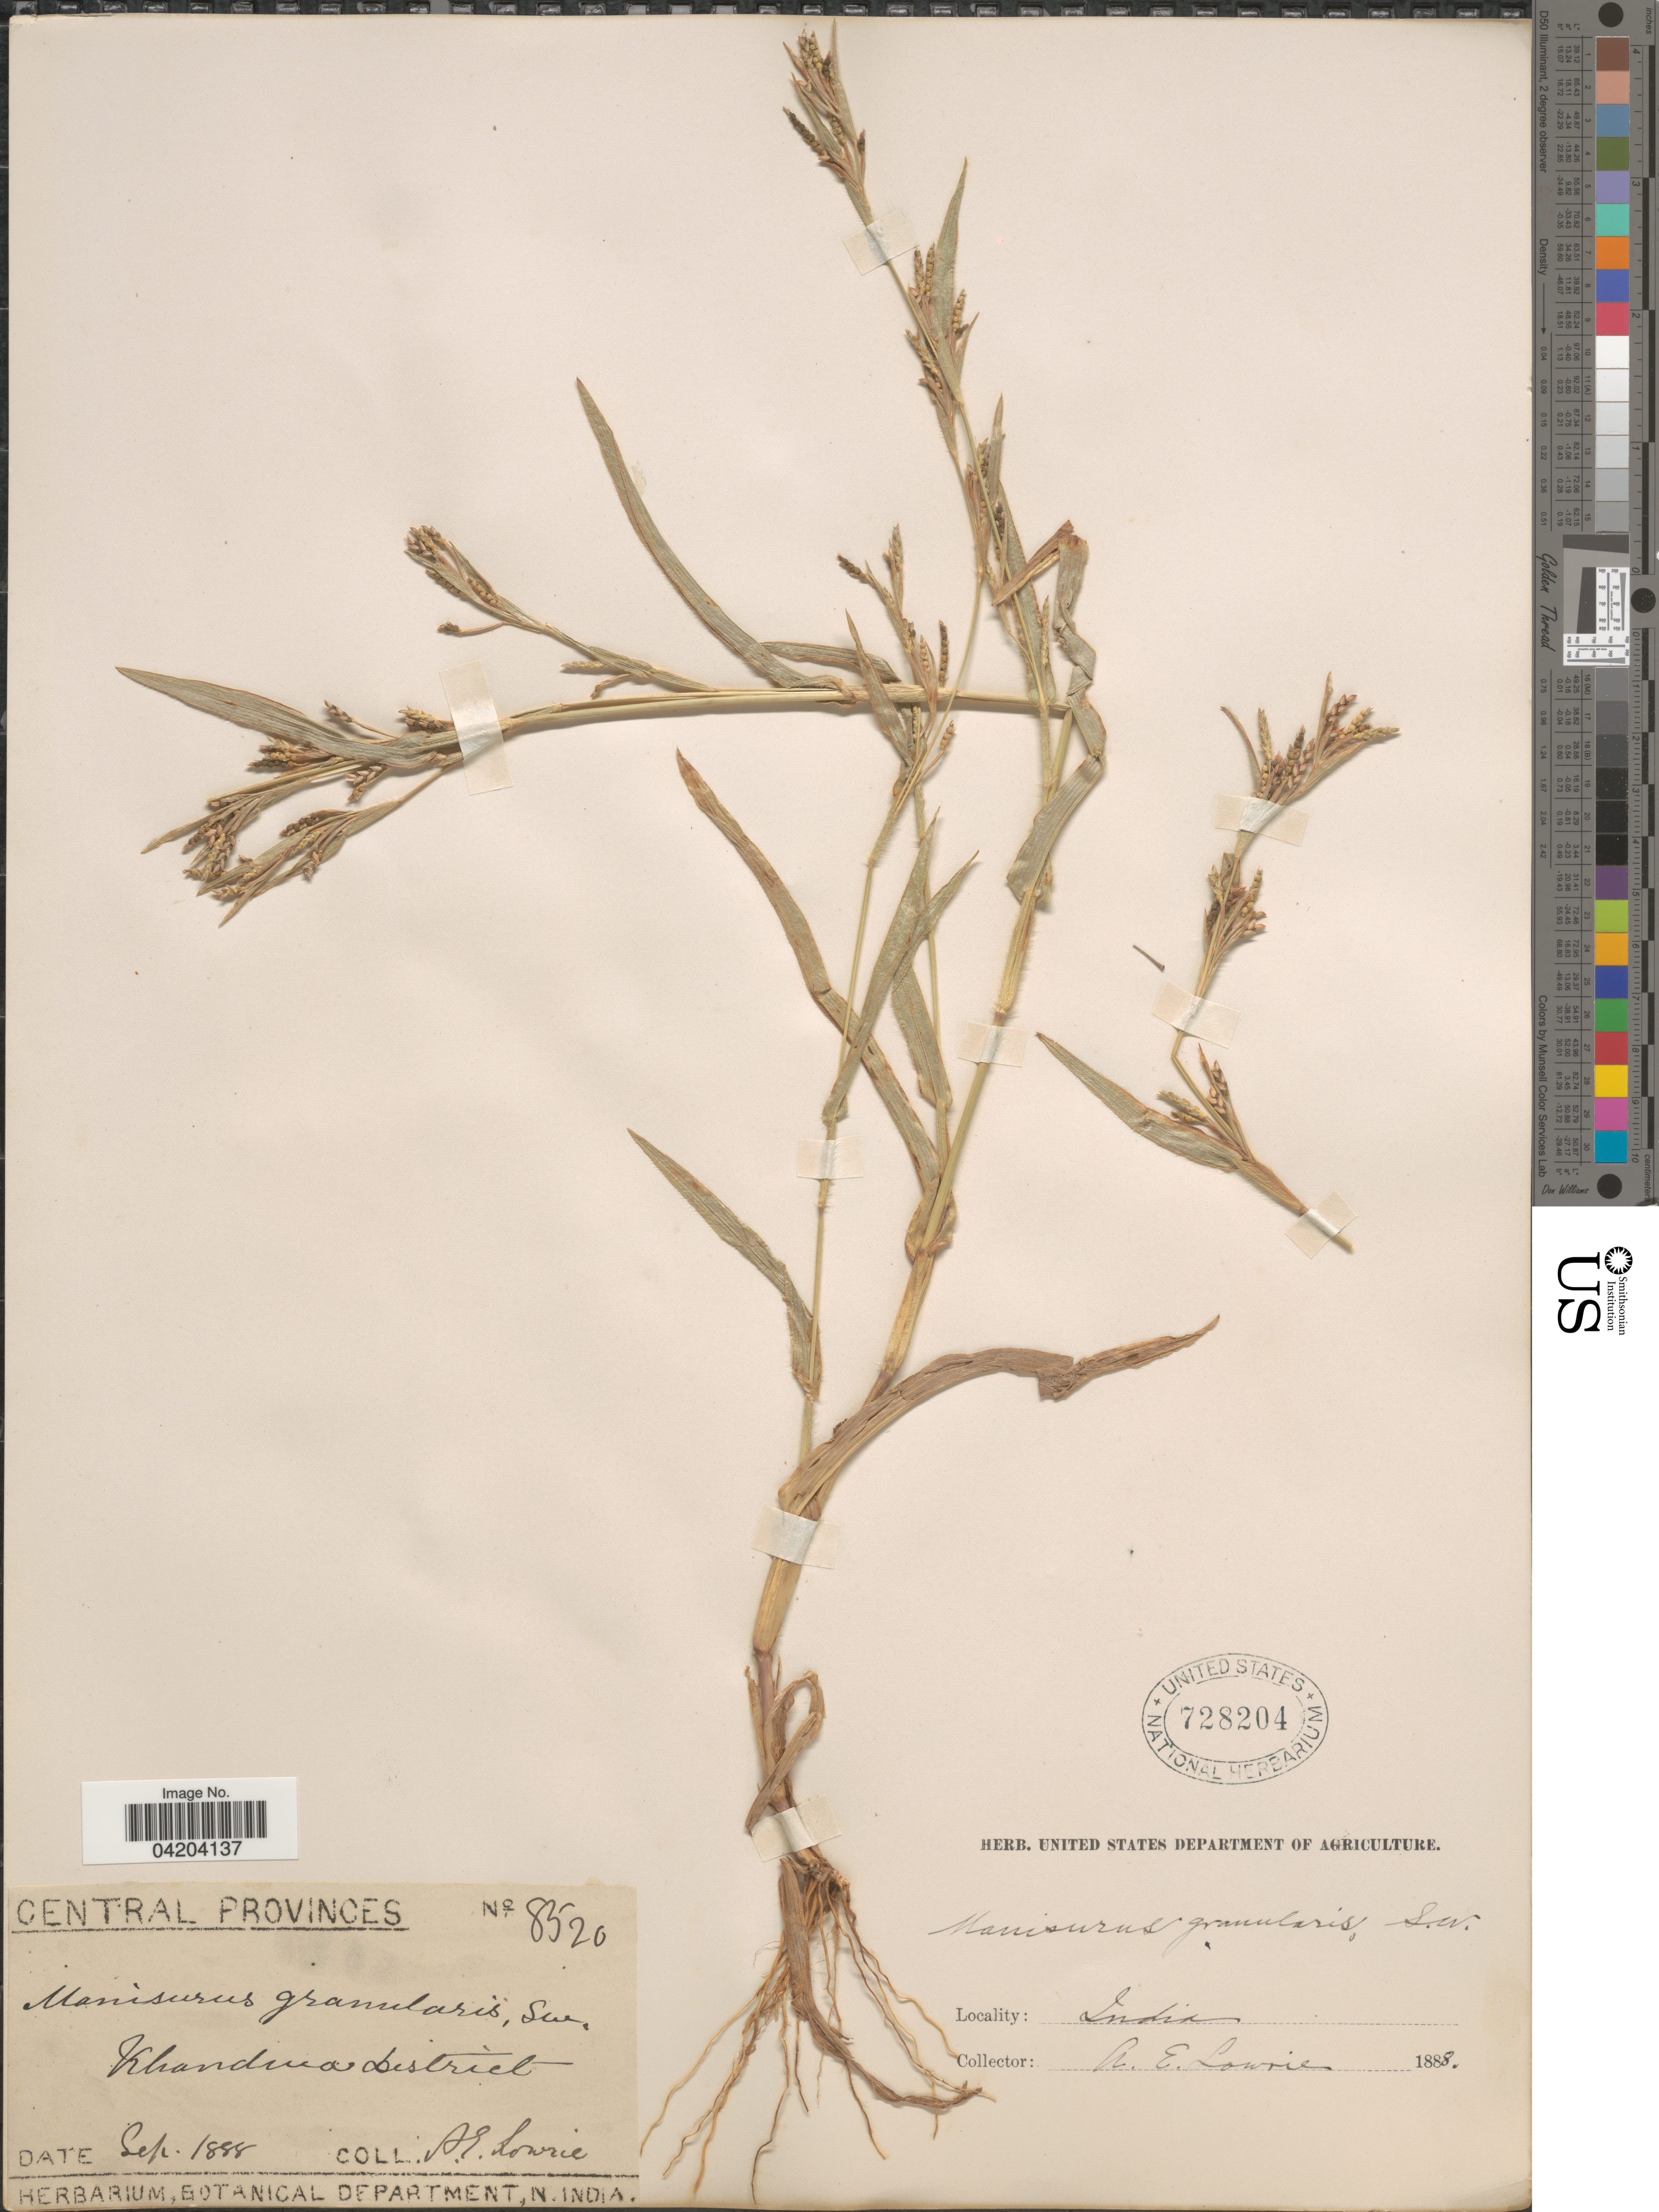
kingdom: Plantae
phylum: Tracheophyta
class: Liliopsida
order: Poales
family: Poaceae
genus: Mnesithea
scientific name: Mnesithea granularis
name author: (L.) de Koning & Sosef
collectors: A. Lowrie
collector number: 8520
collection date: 1888-09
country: India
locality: Central Provinces. Khandwa District.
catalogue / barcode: US 728204